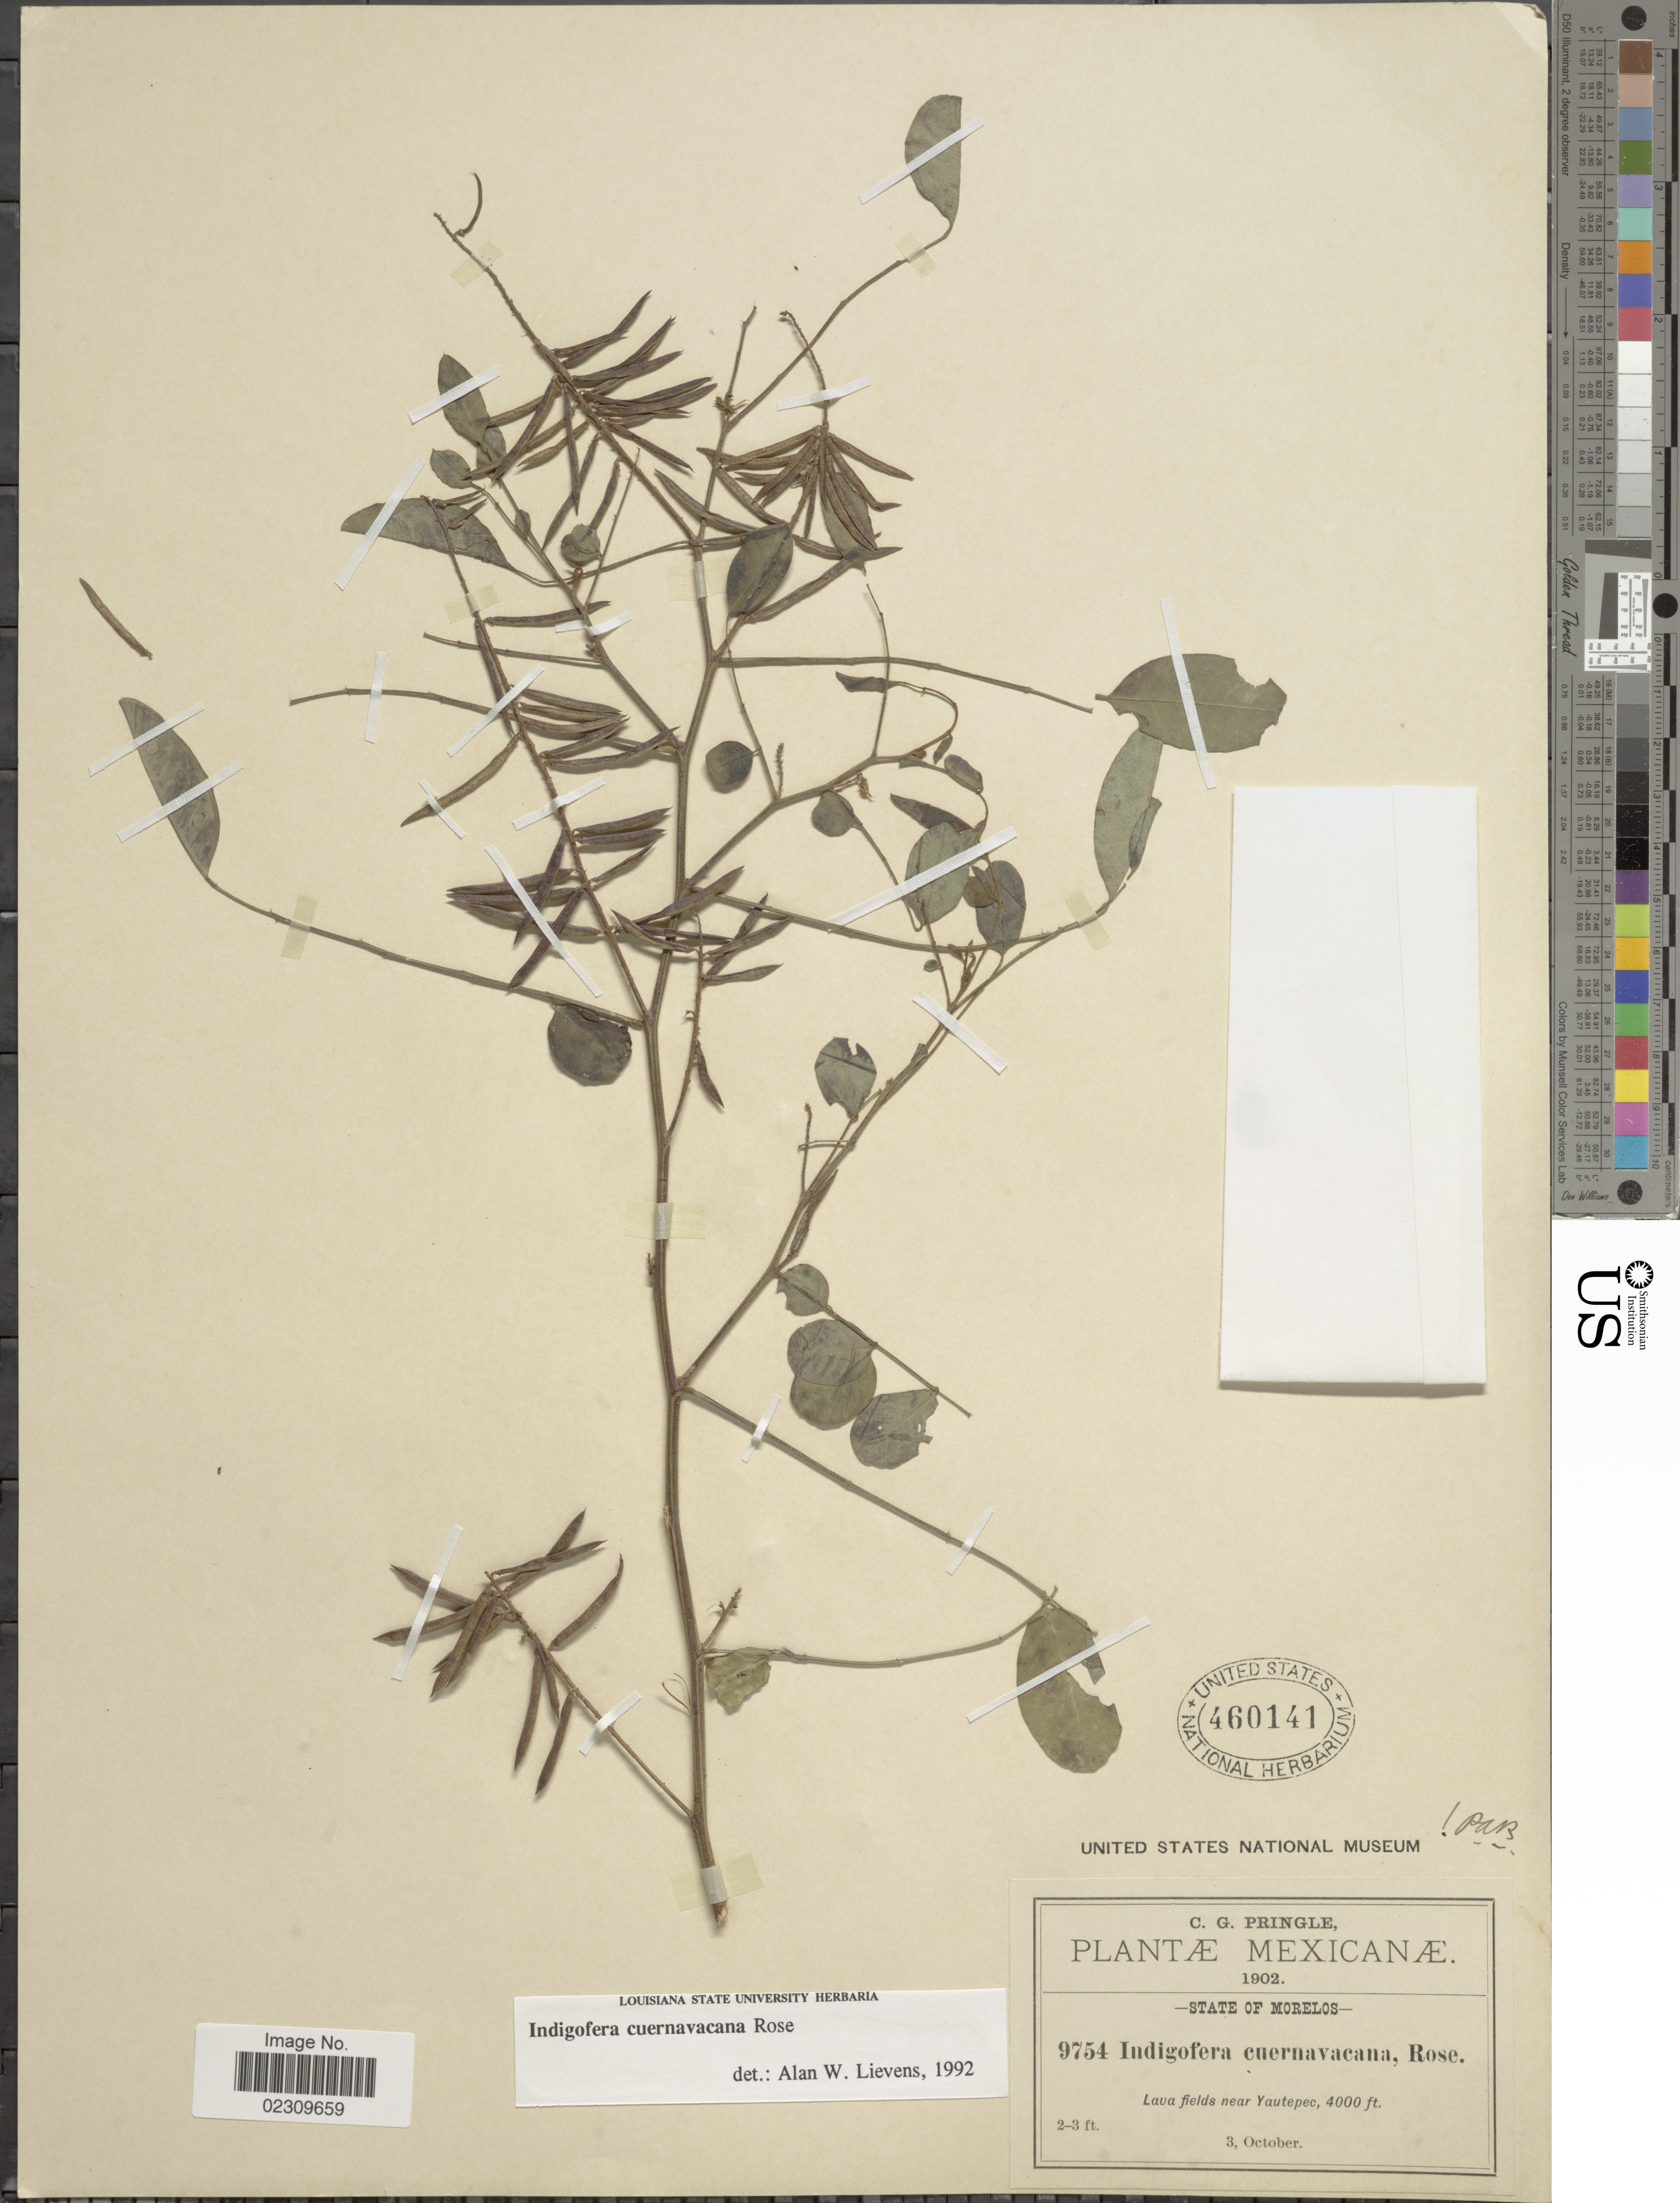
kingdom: Plantae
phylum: Tracheophyta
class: Magnoliopsida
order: Fabales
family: Fabaceae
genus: Indigofera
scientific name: Indigofera cuernavacana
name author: Rose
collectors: C. G. Pringle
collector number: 9754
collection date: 1902-10-03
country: Mexico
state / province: Morelos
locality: State of Morelos. Lava fields near Yautepec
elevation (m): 1219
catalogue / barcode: US 460141